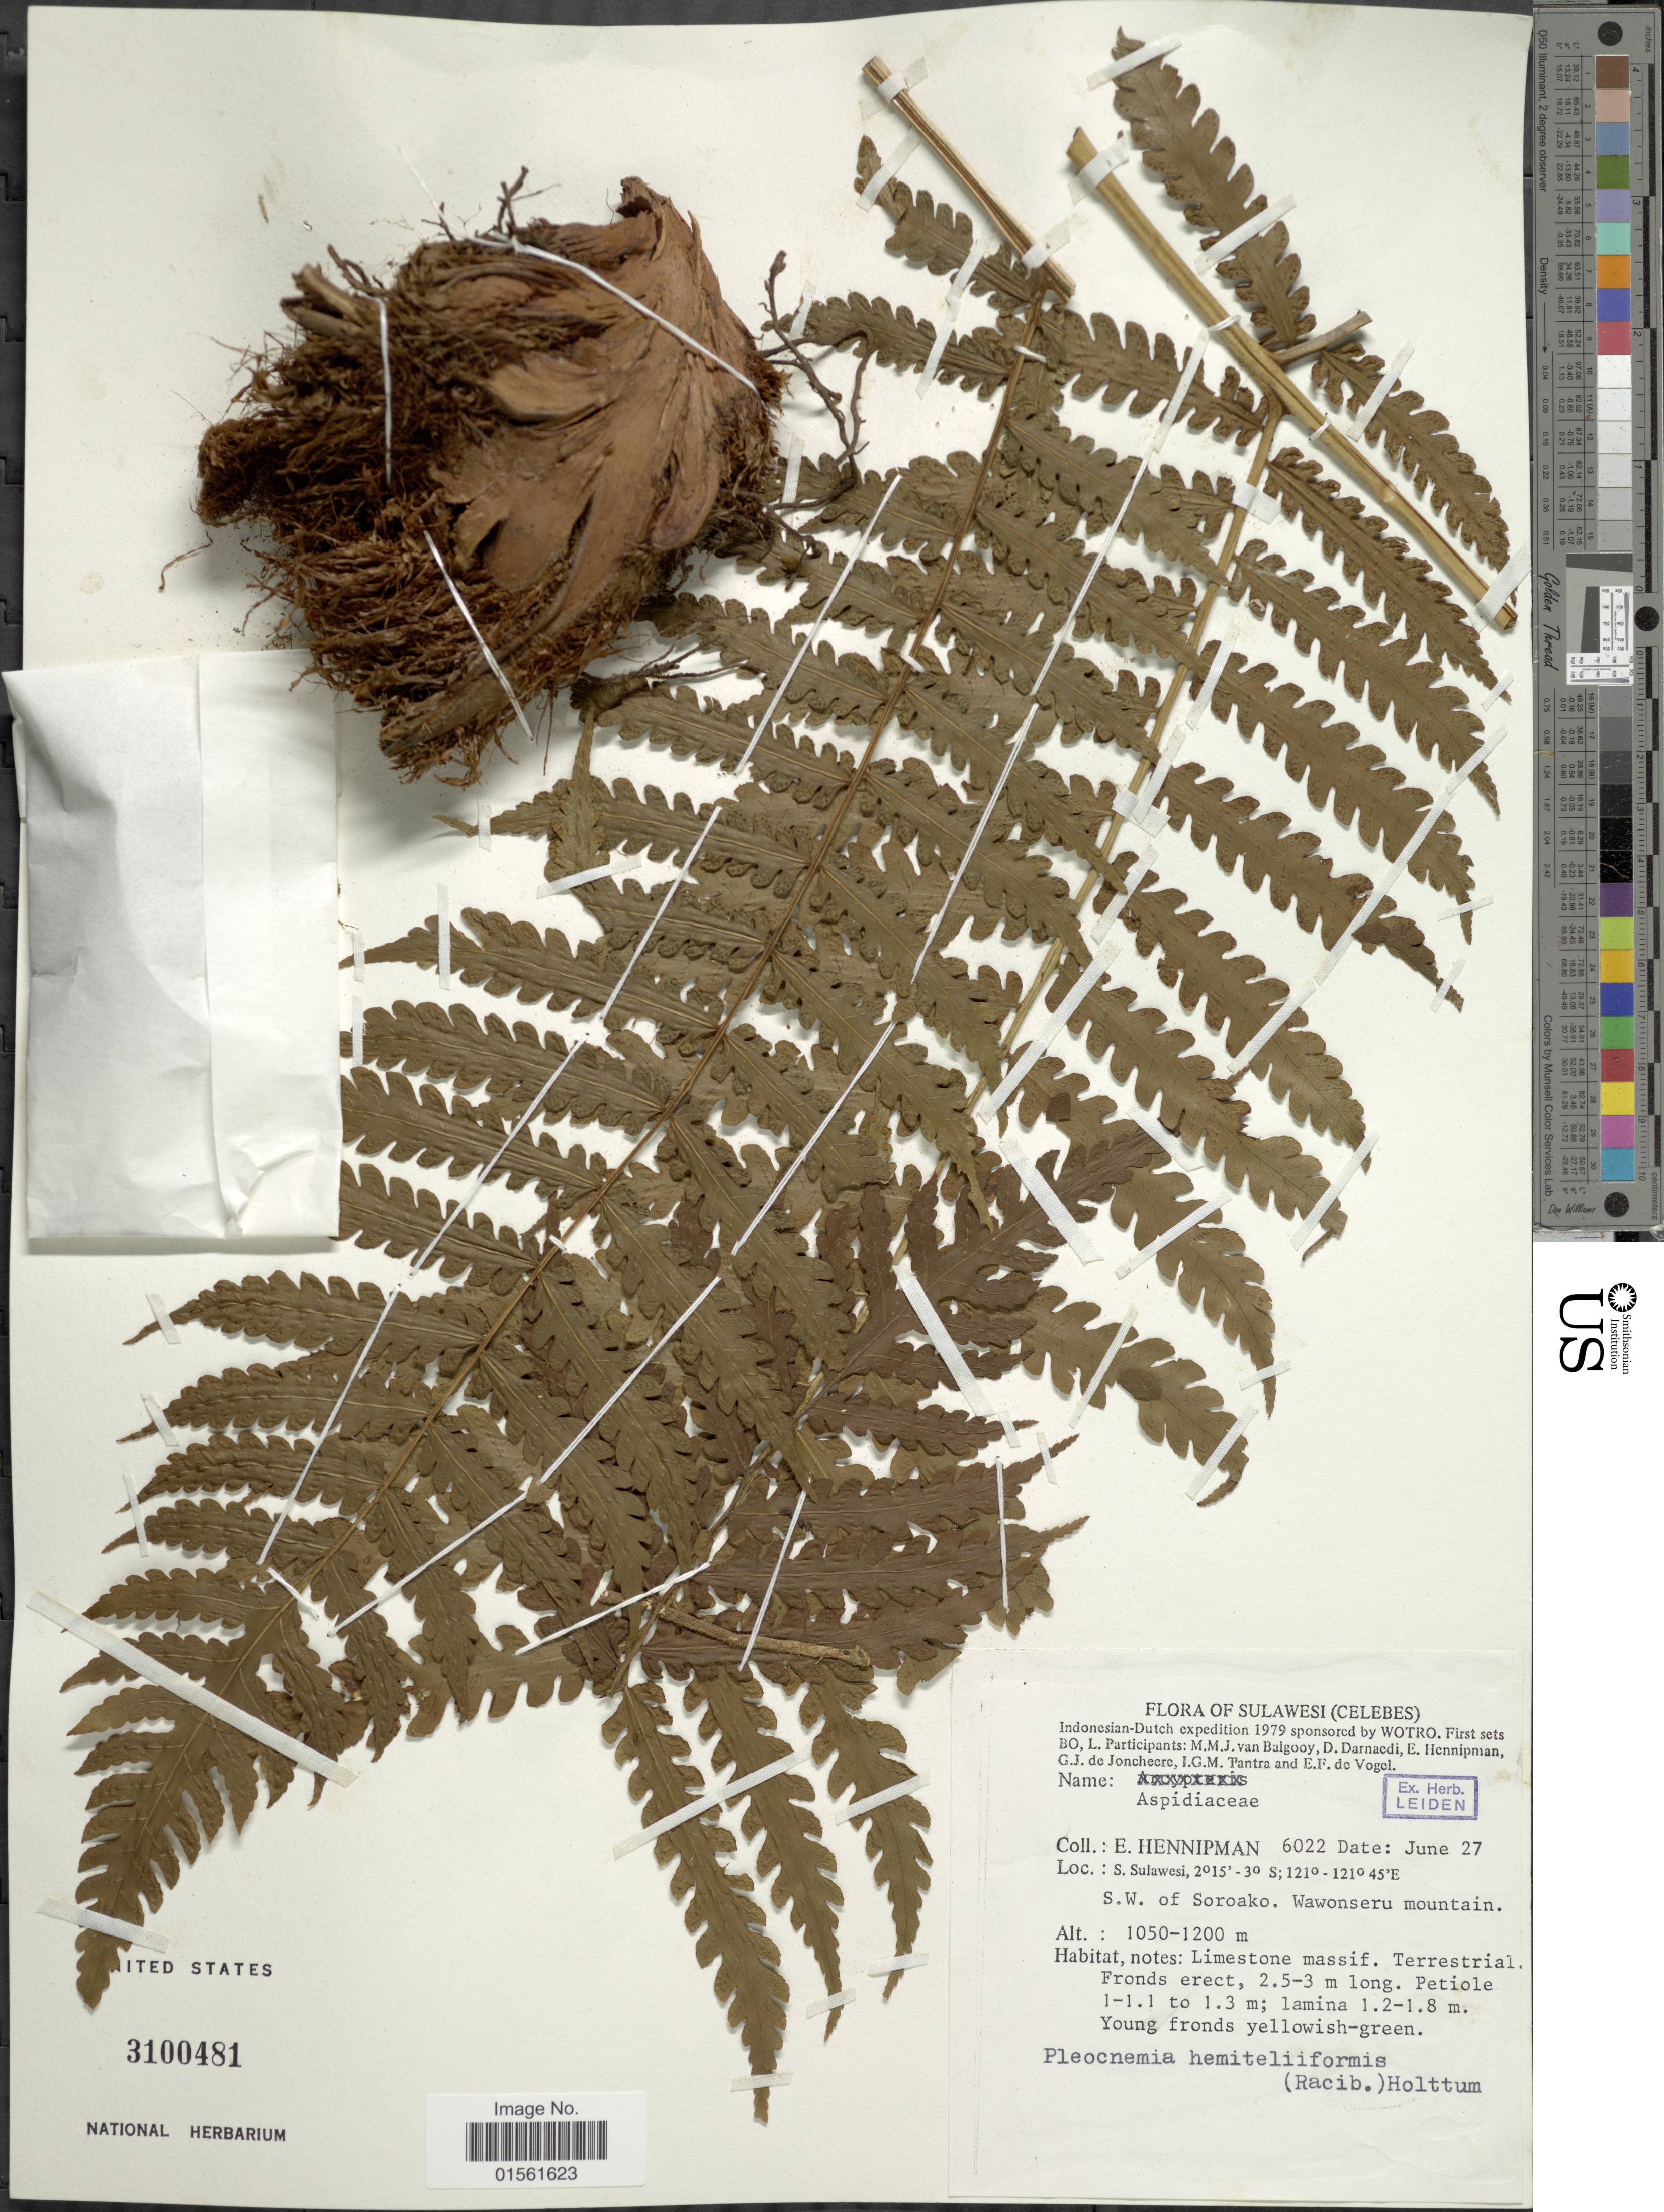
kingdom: Plantae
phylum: Tracheophyta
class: Polypodiopsida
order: Polypodiales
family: Dryopteridaceae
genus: Pleocnemia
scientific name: Pleocnemia hemiteliiformis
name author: (Racib.) Holttum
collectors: E. Hennipman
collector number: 6022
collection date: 1979-06-27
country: Indonesia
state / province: Sulawesi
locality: Sulawesi (Celebes) S. Sulawesi, S.W. of Soroako, Wawonseru mountain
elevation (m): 1050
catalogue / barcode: US 3100481